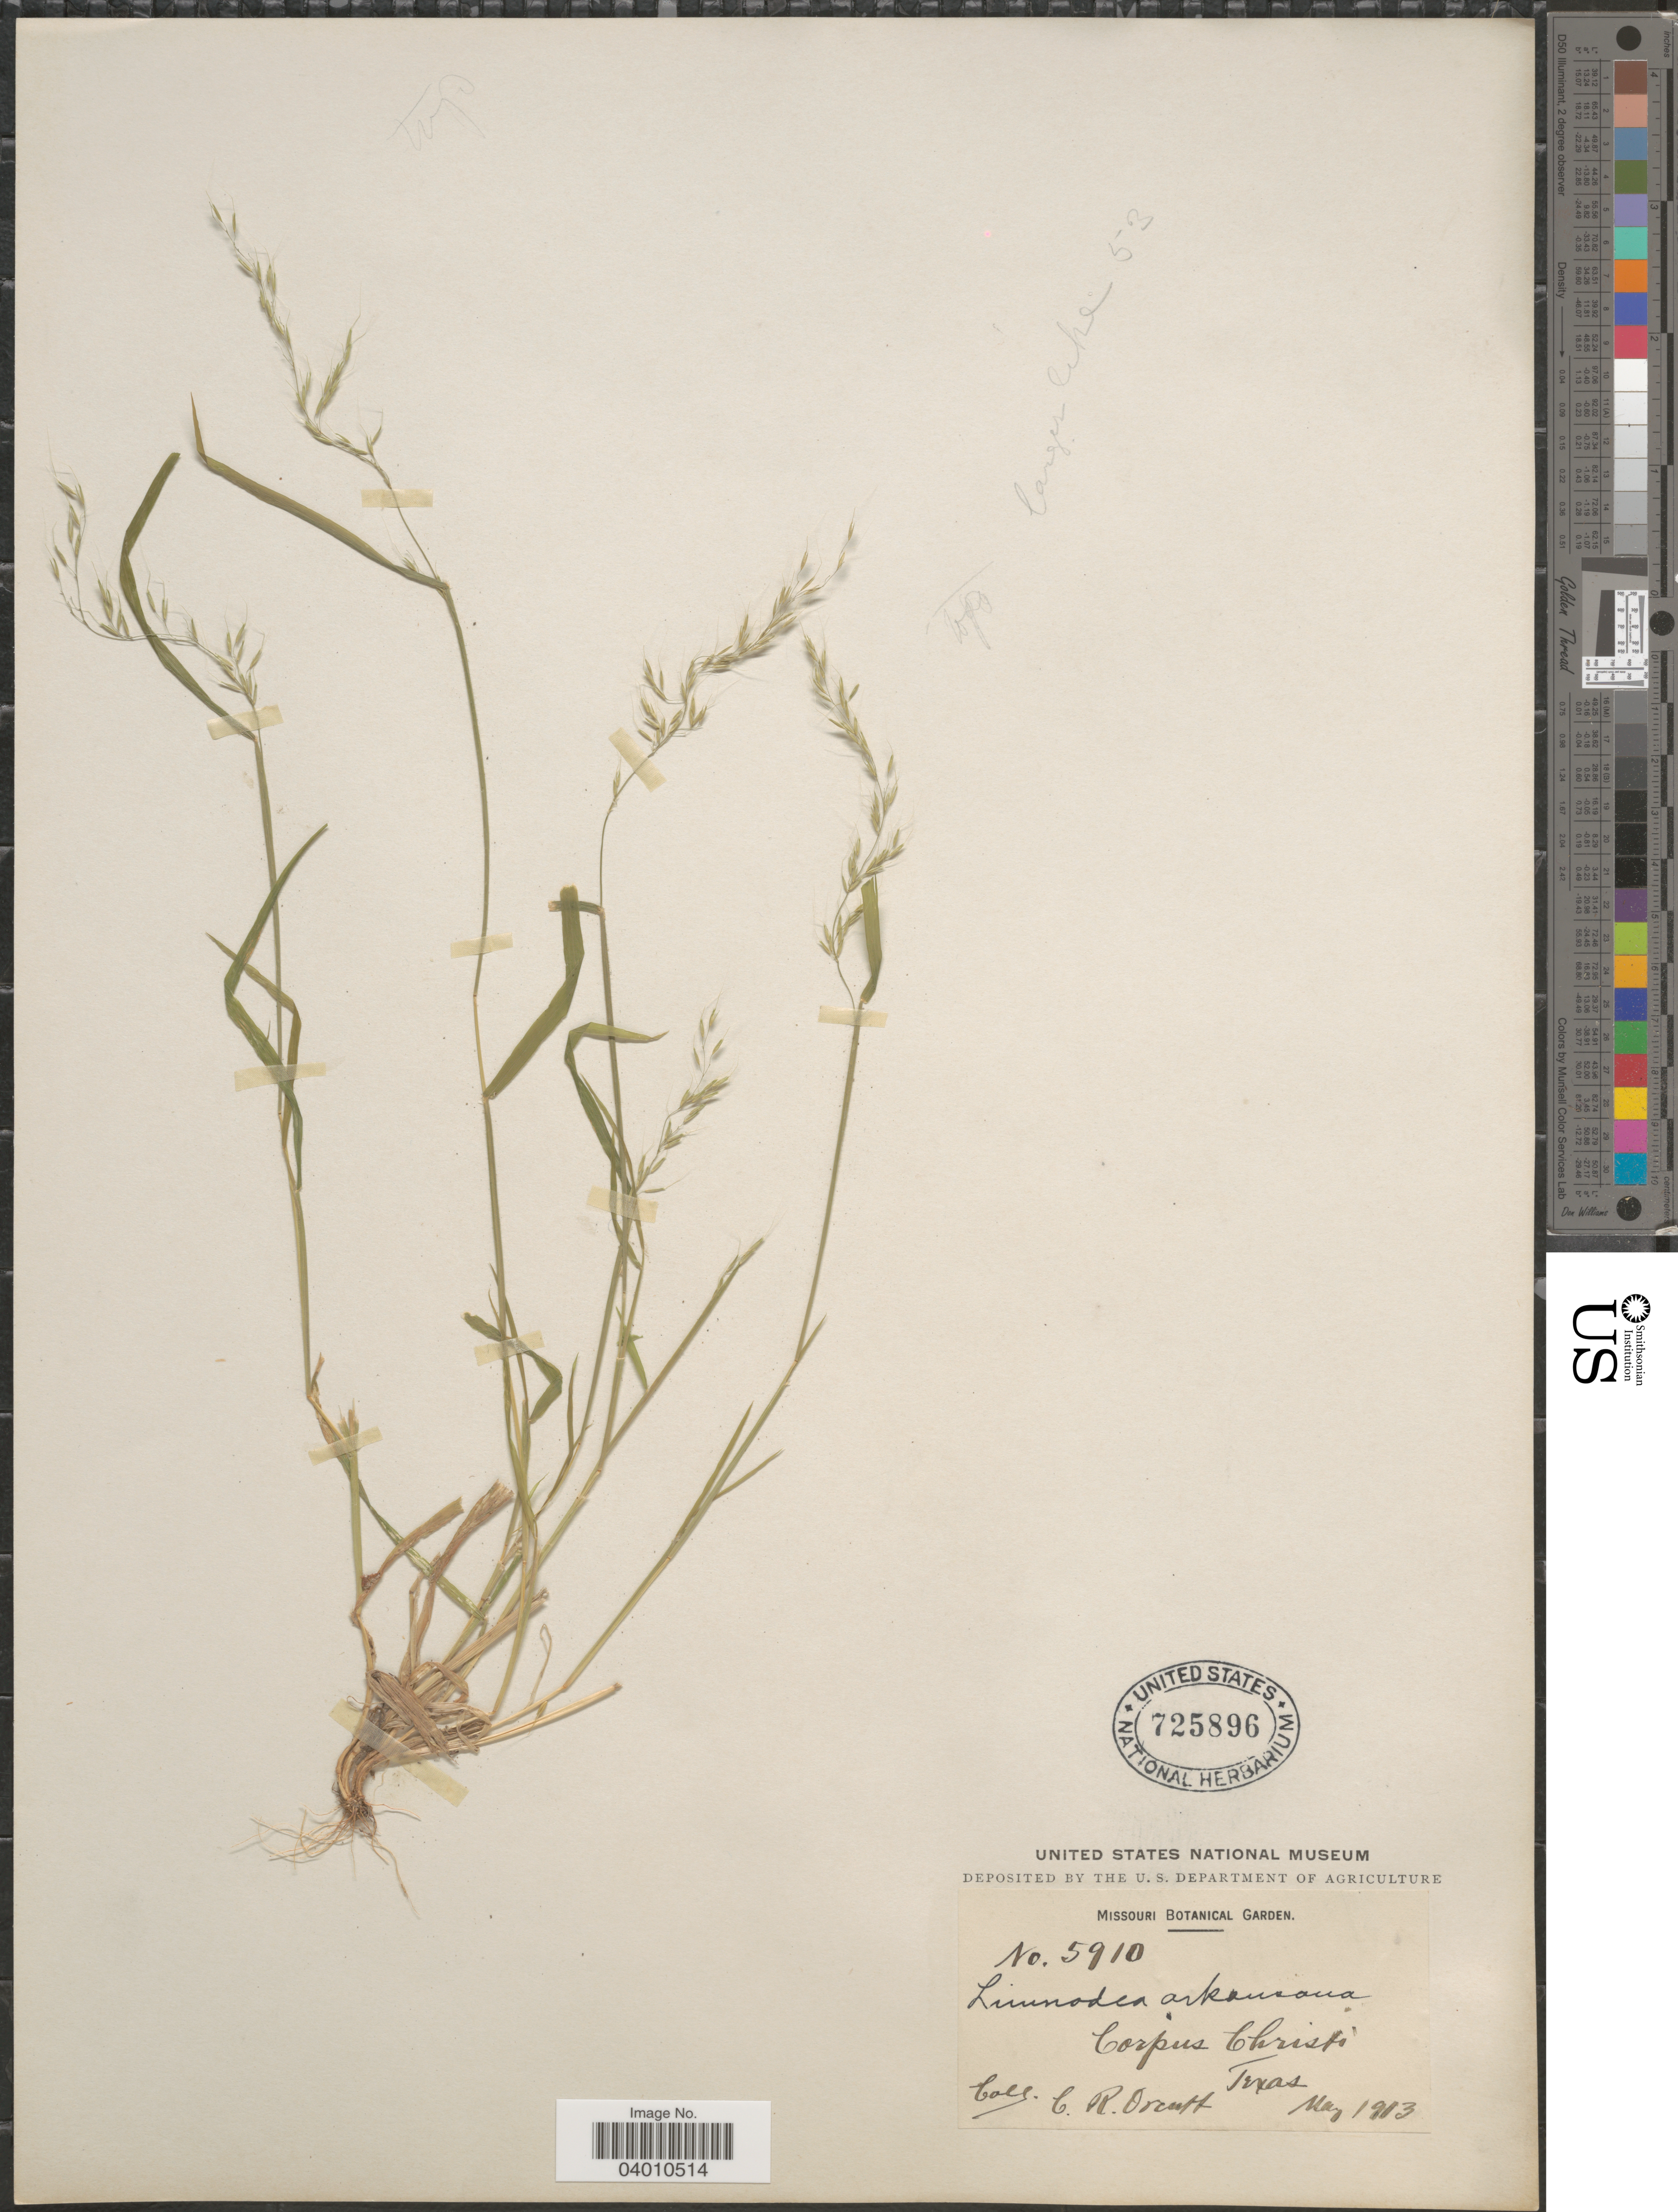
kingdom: Plantae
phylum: Tracheophyta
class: Liliopsida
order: Poales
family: Poaceae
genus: Limnodea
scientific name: Limnodea arkansana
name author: (Nutt.) L.H. Dewey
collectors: C. R. Orcutt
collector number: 5910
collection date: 1913-05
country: United States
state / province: Texas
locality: Corpus Christi.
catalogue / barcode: US 725896